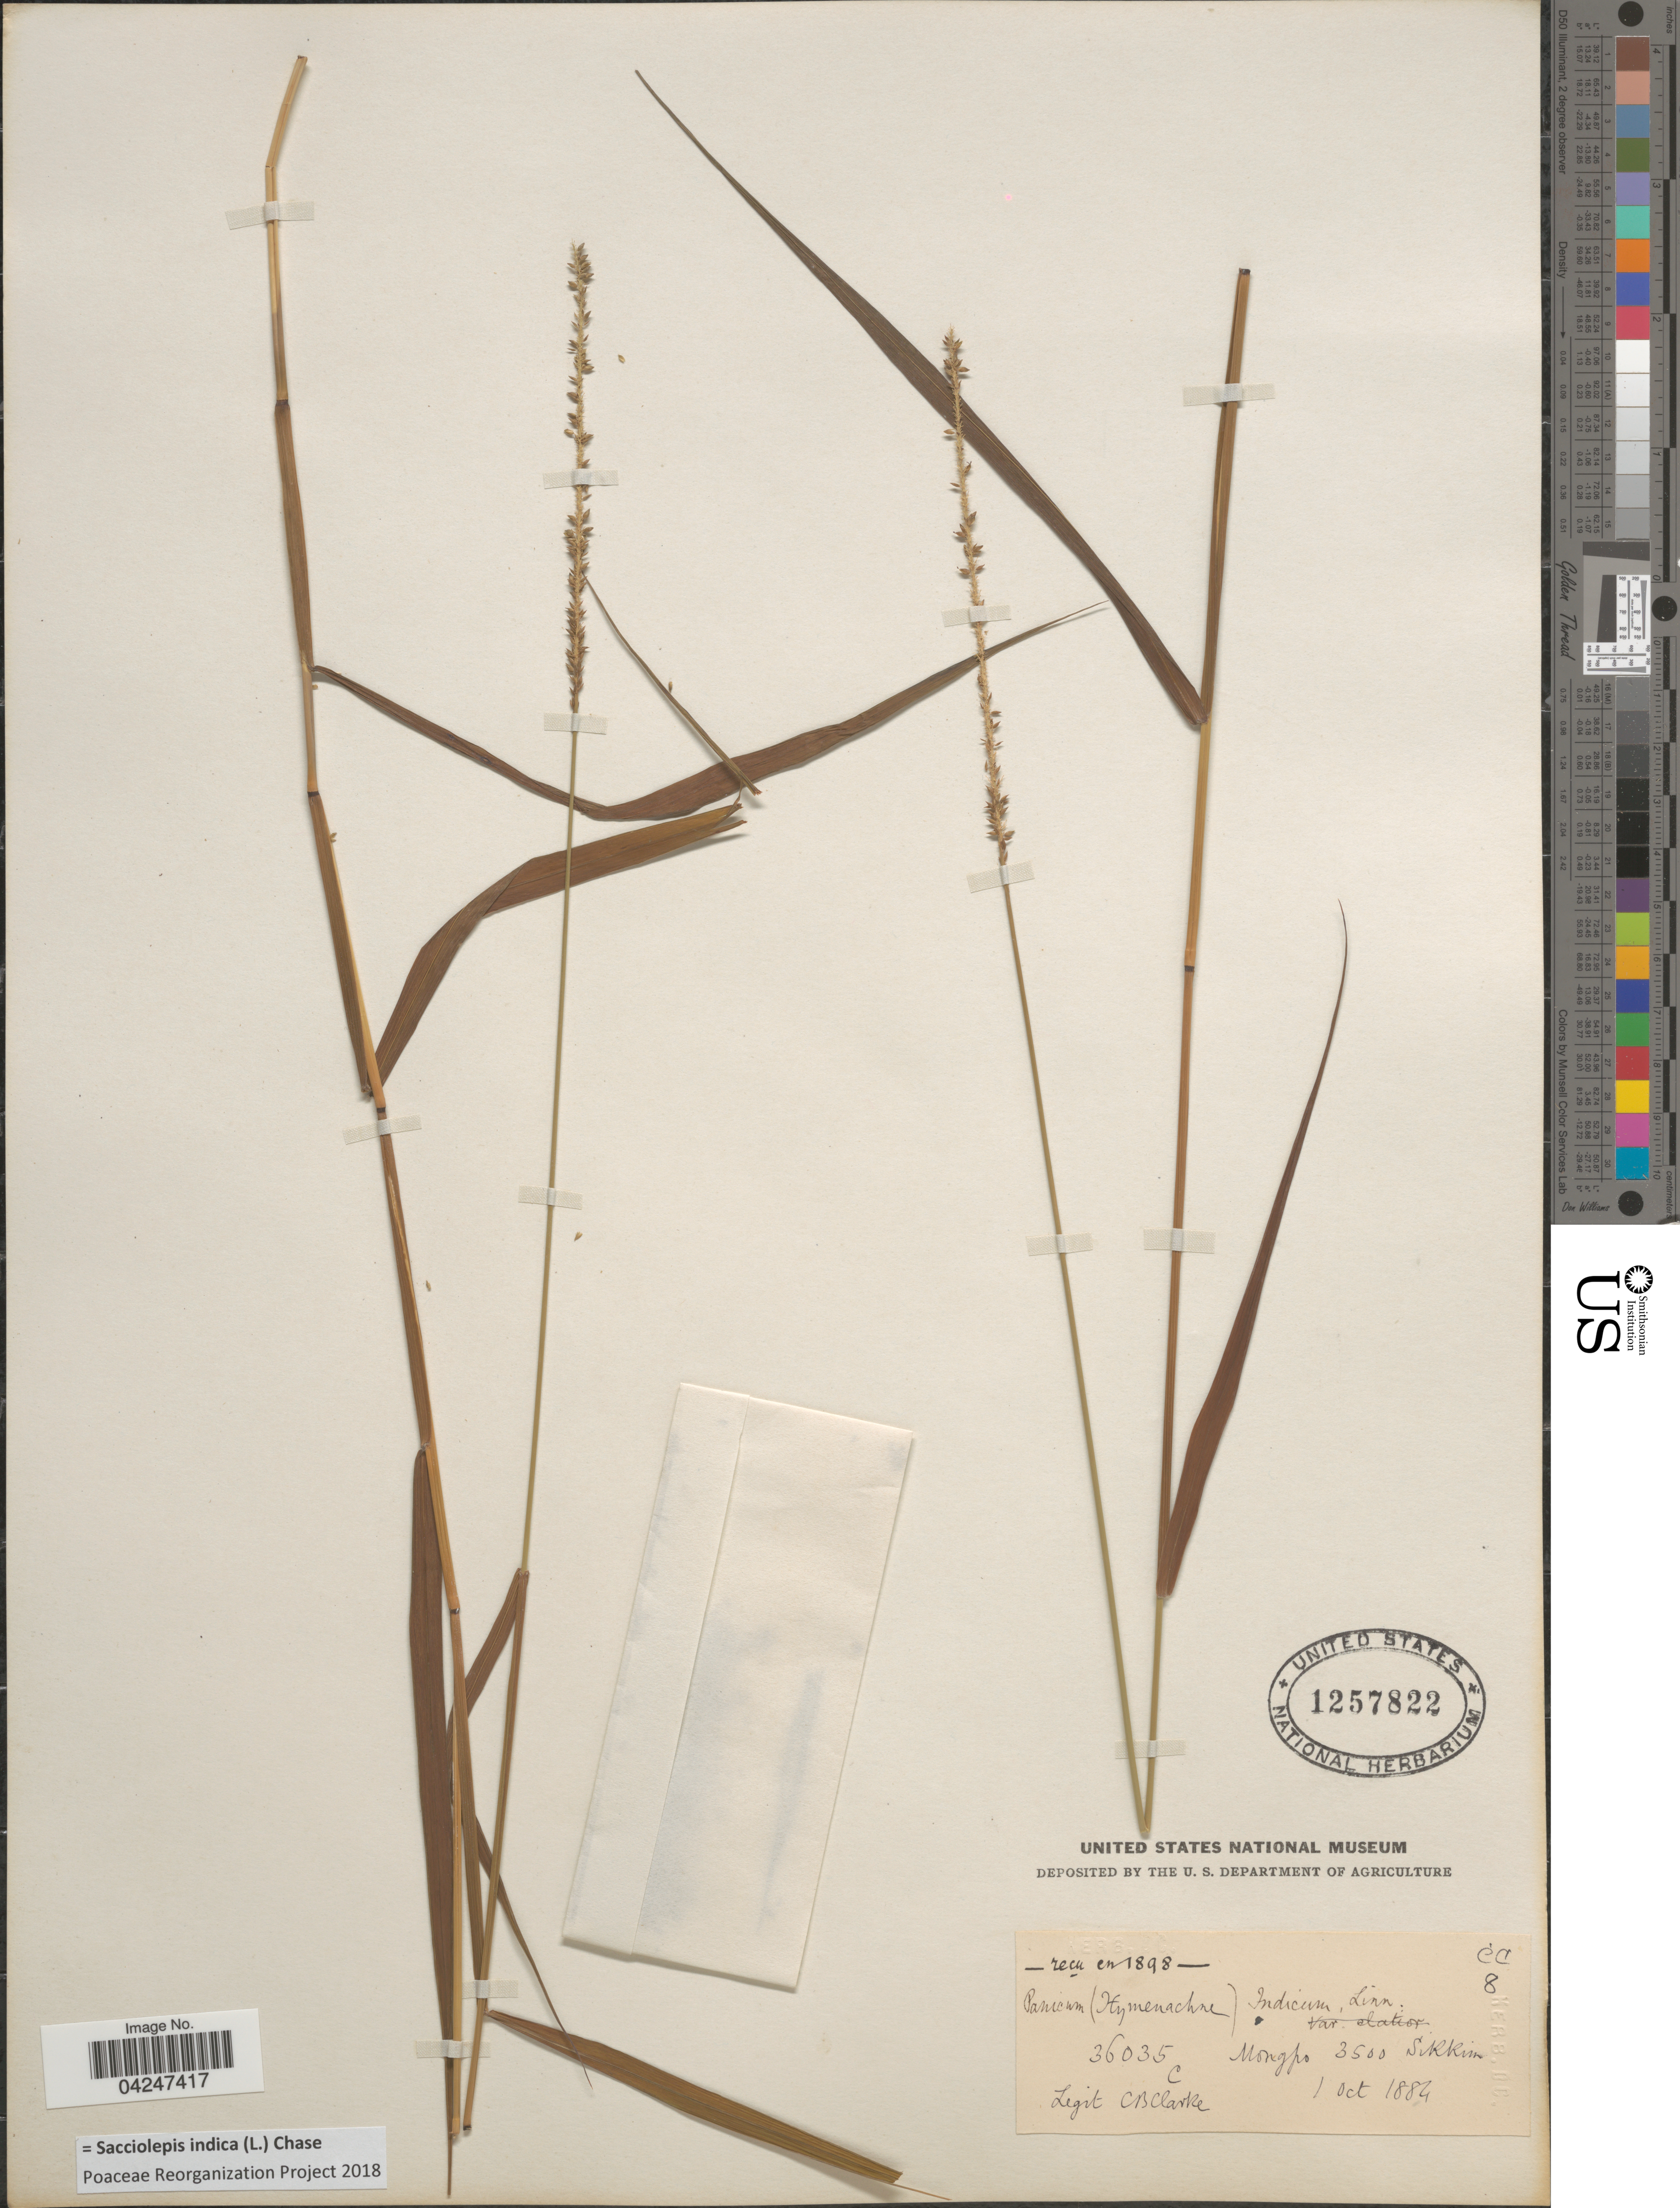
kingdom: Plantae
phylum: Tracheophyta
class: Liliopsida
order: Poales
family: Poaceae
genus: Sacciolepis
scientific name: Sacciolepis indica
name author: (L.) Chase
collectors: C. B. Clarke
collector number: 36035C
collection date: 1884-10-01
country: India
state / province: Sikkim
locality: Mongpo.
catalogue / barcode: US 1257822